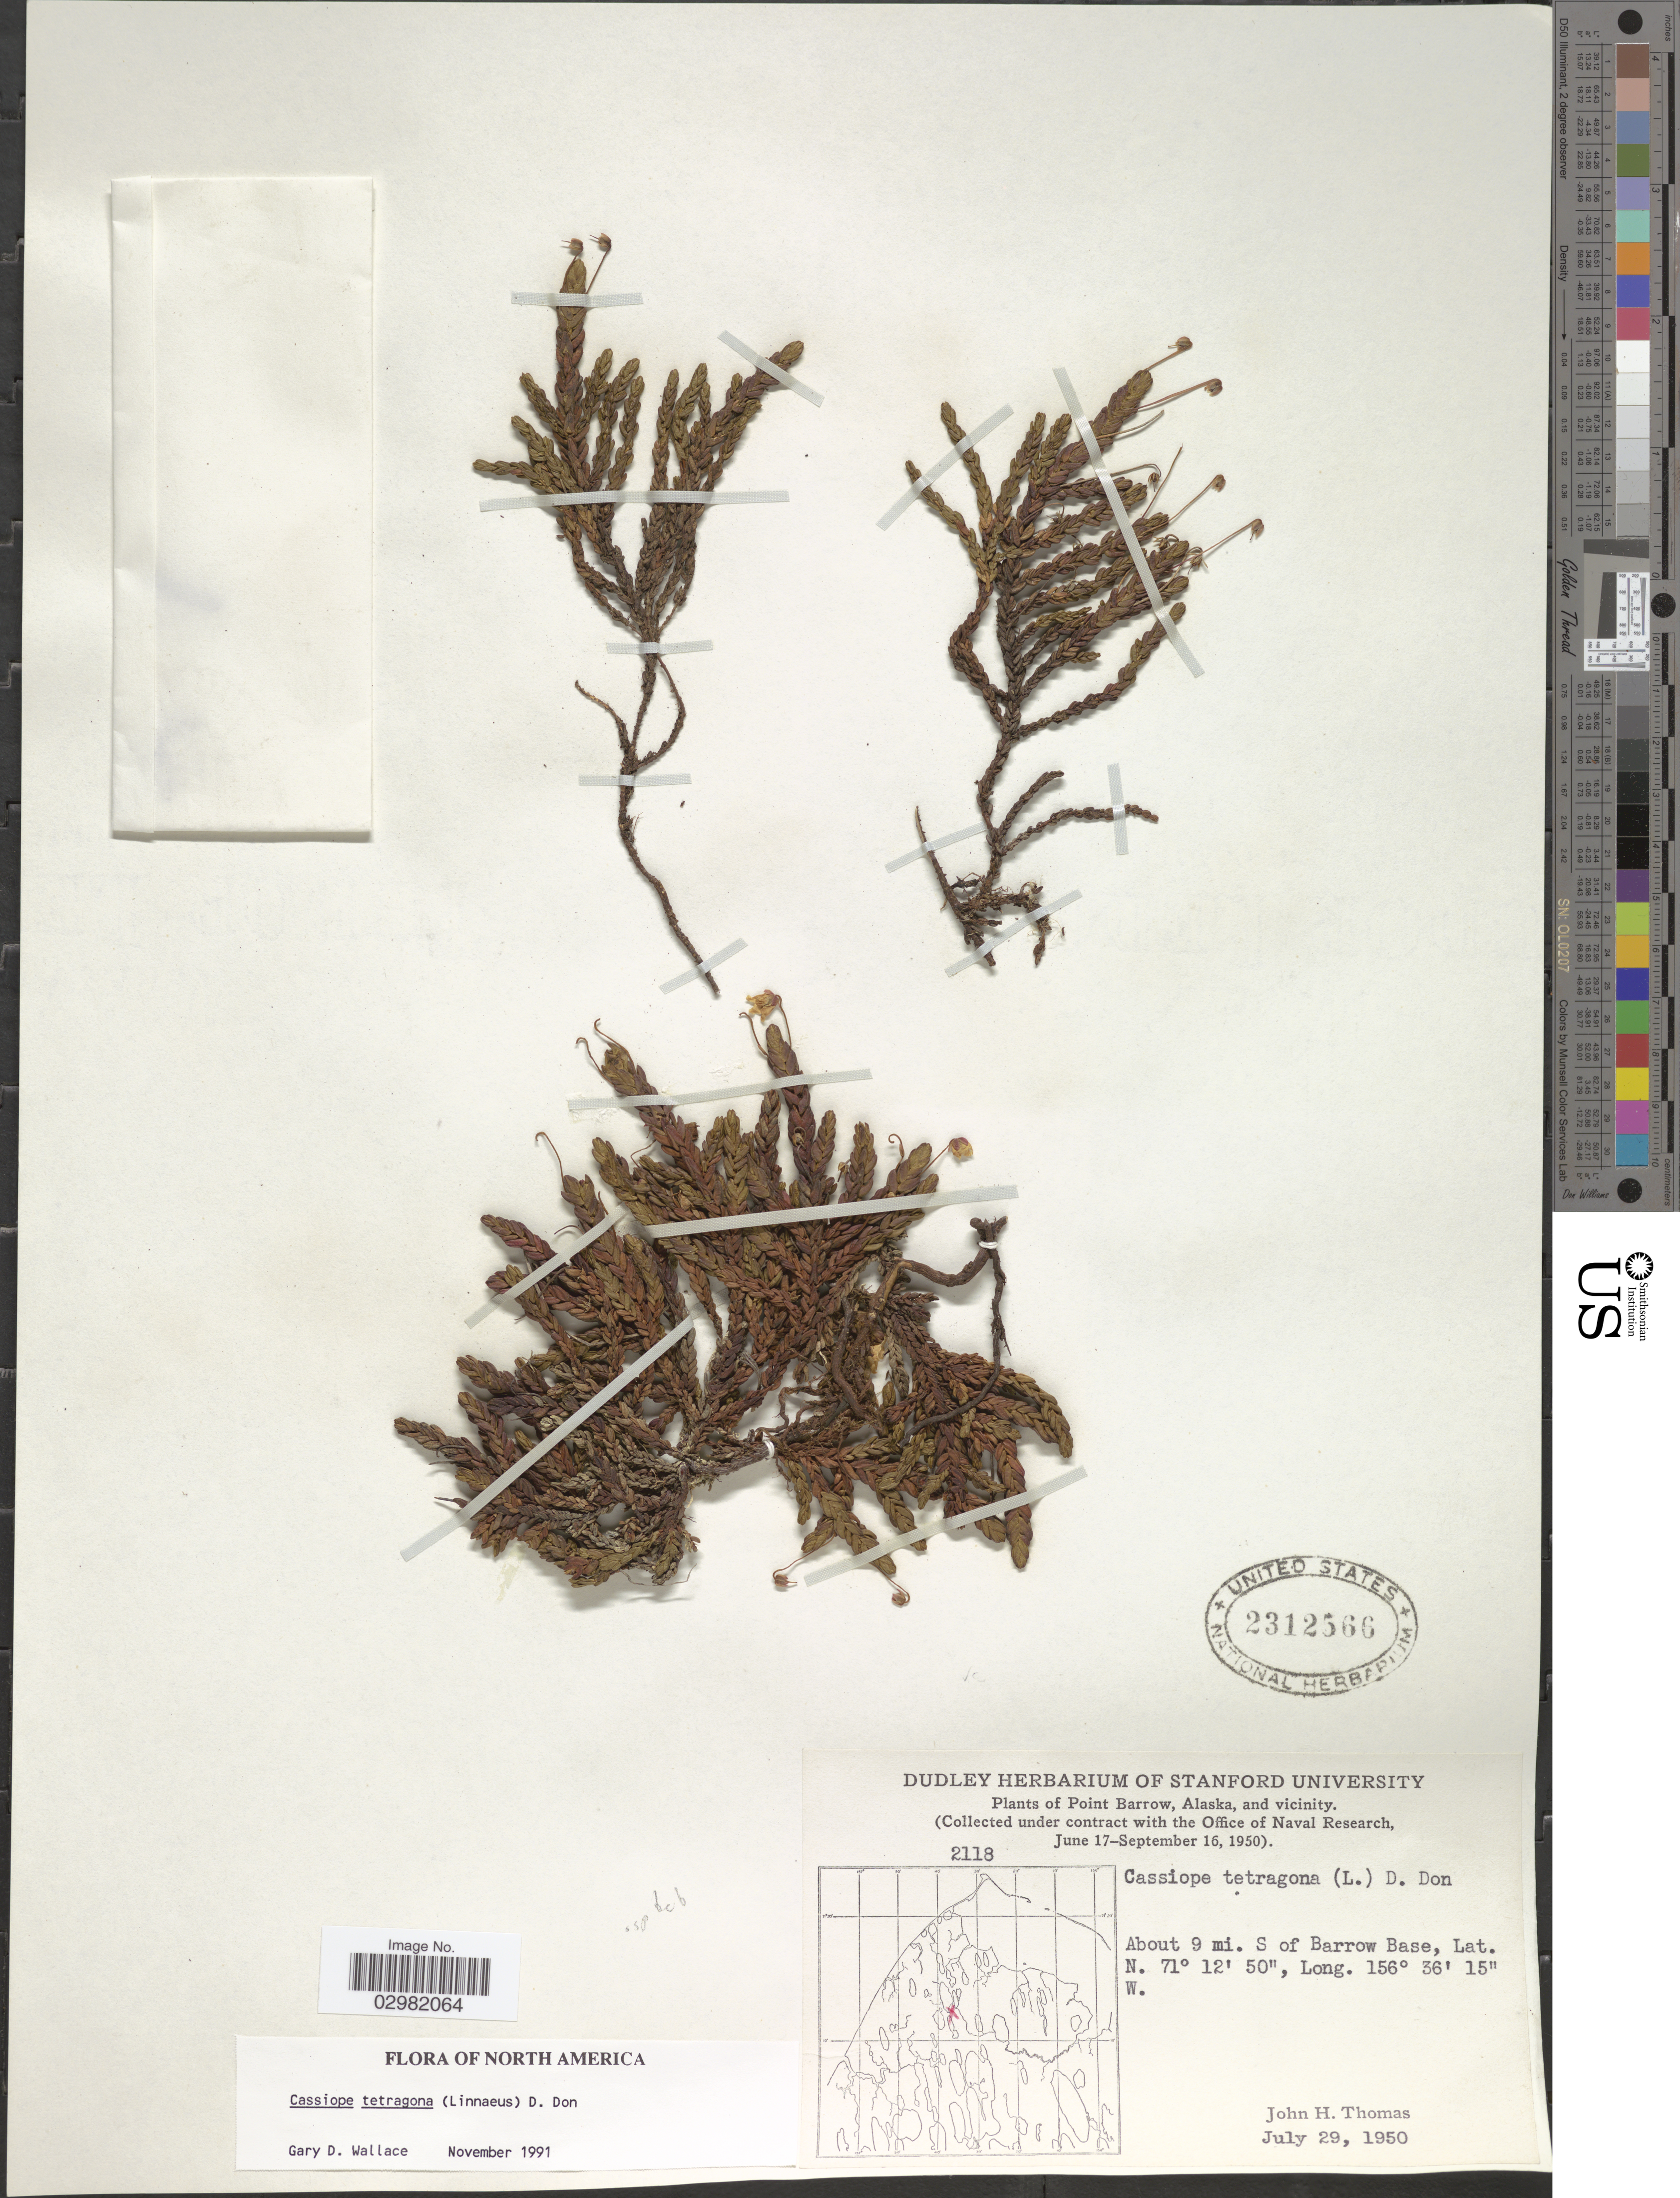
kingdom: Plantae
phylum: Tracheophyta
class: Magnoliopsida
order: Ericales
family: Ericaceae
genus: Cassiope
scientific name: Cassiope tetragona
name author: (L.) D. Don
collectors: J. H. Thomas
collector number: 2118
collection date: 1950-07-29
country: United States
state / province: Alaska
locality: Point Barrow, and vicinity. About 9 mi. S of Barrow Base.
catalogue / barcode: US 2312566